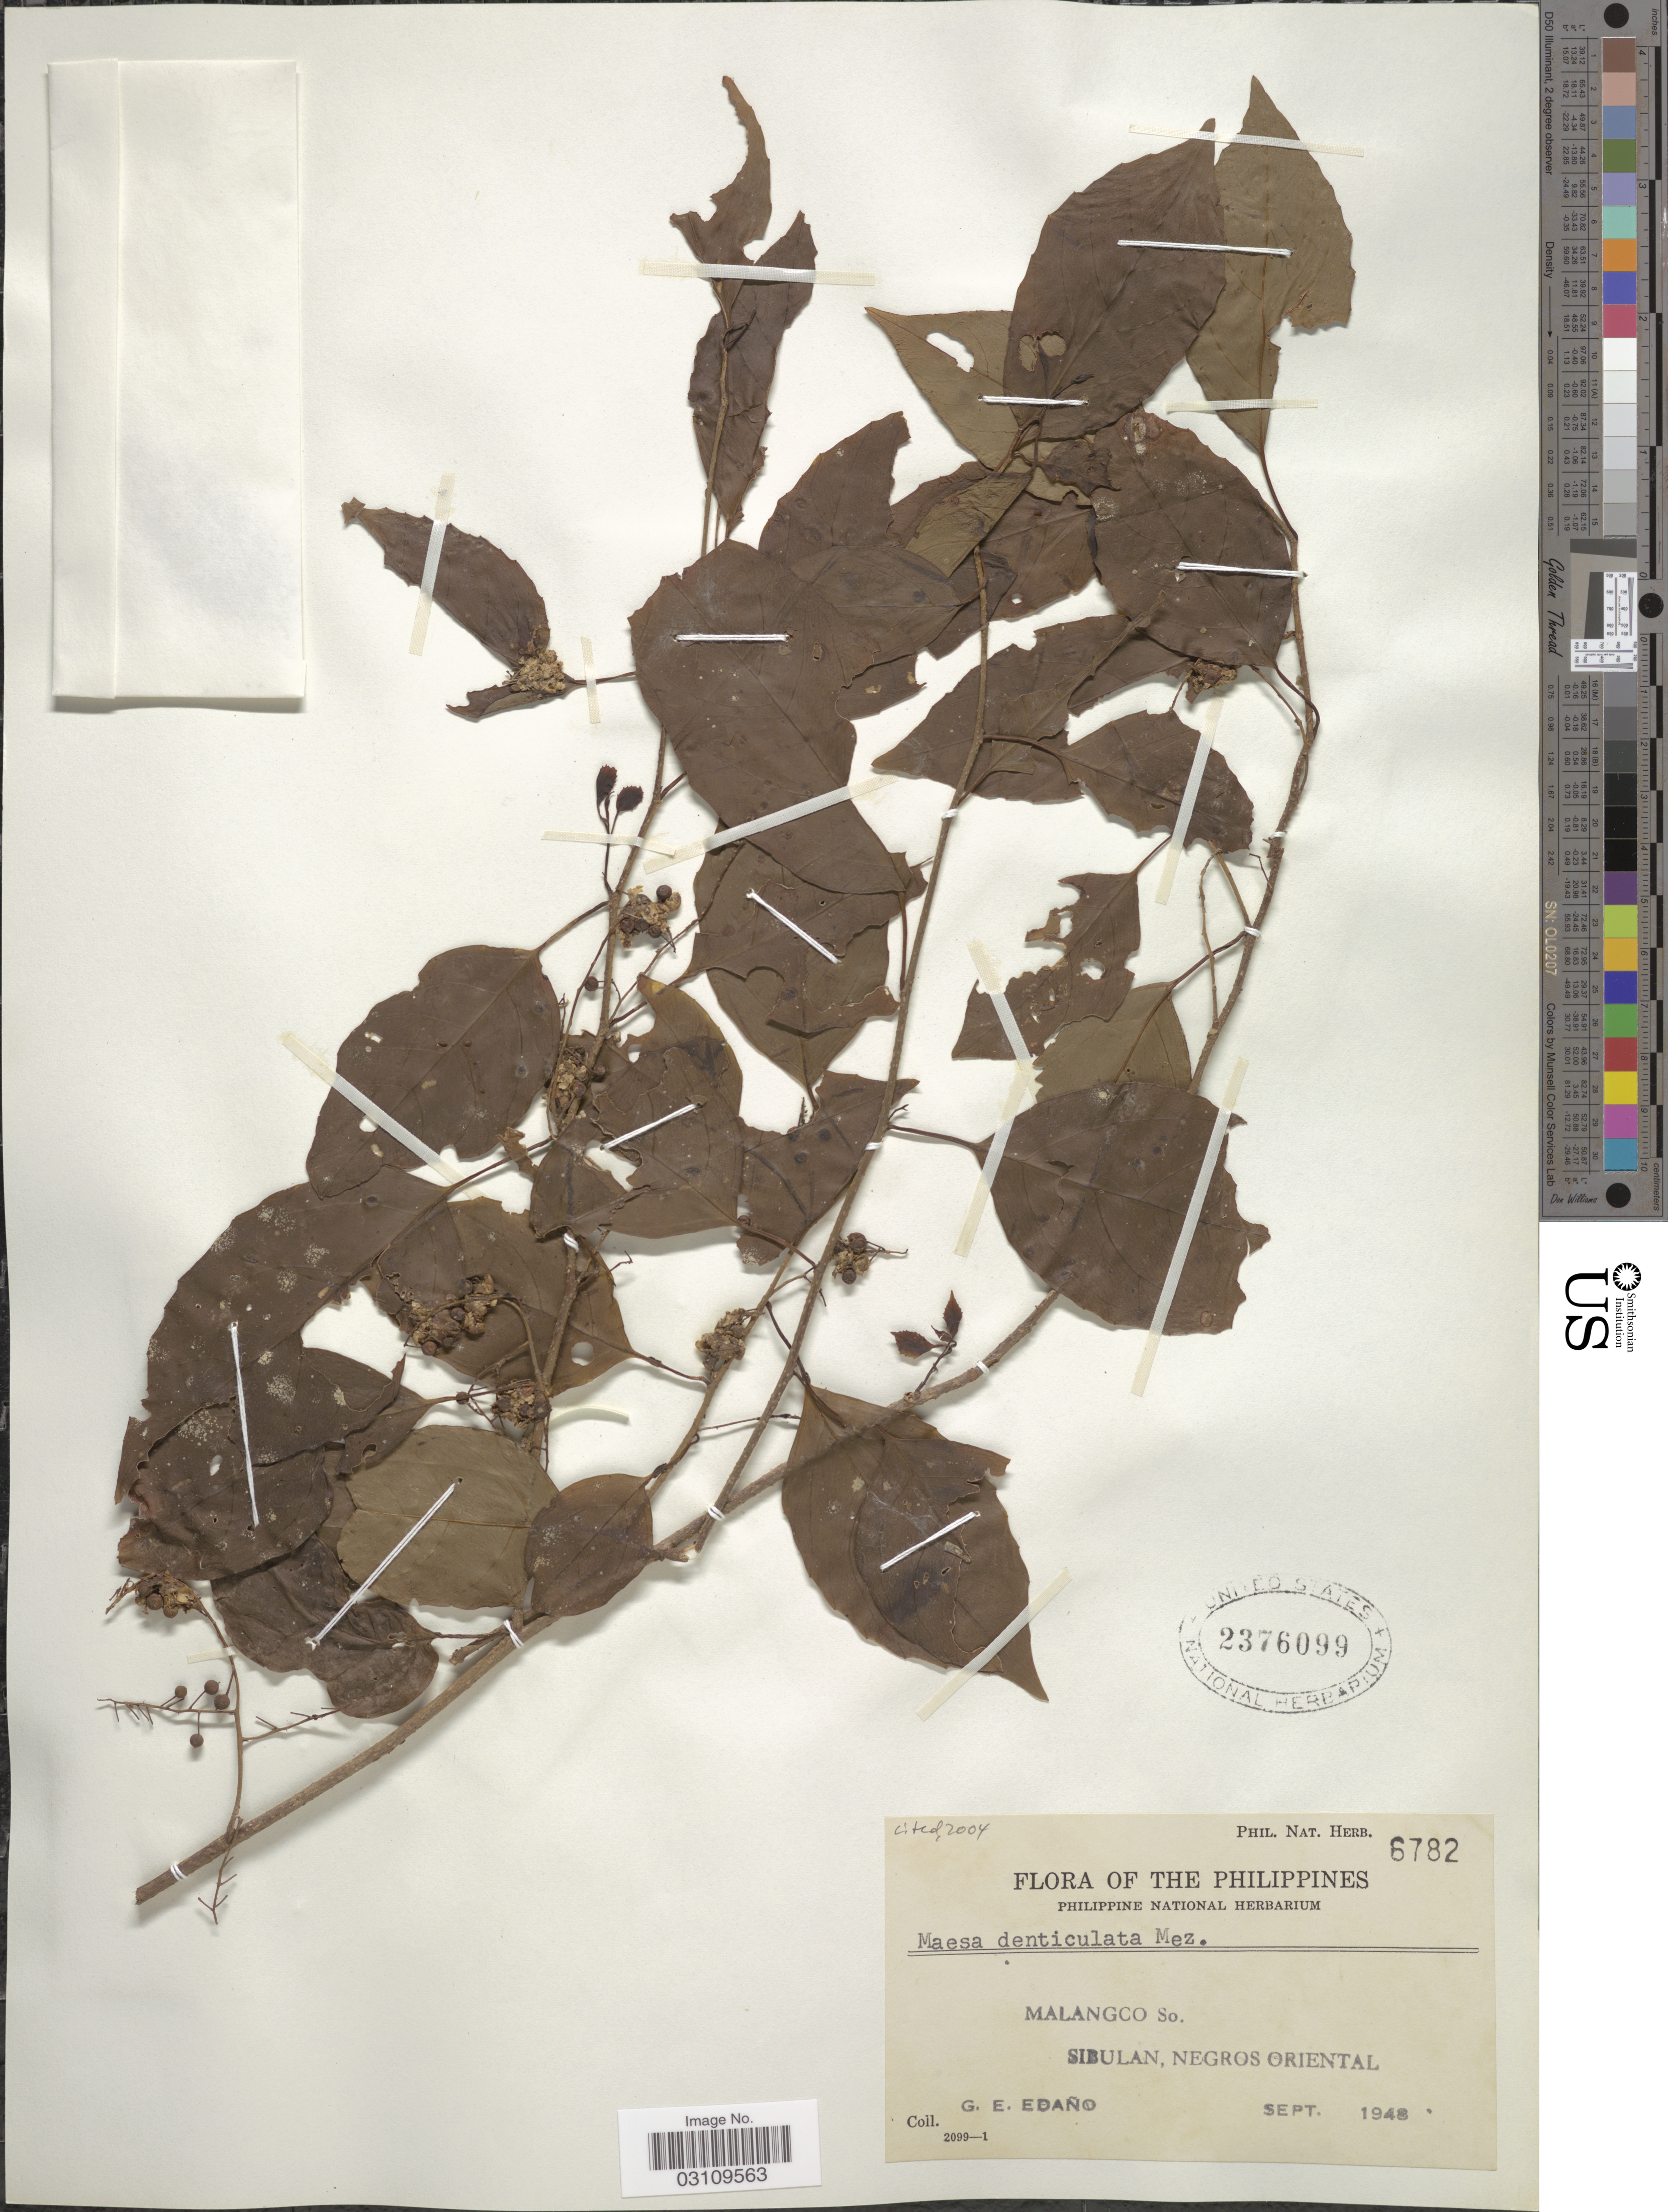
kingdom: Plantae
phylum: Tracheophyta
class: Magnoliopsida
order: Ericales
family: Primulaceae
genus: Maesa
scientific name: Maesa denticulata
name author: Mez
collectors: G. E. Edaño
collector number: Phil. Nat. Herb. 6782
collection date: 1948-09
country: Philippines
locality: Malangco So., Sibulan, Negros Oriental.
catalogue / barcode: US 2376099